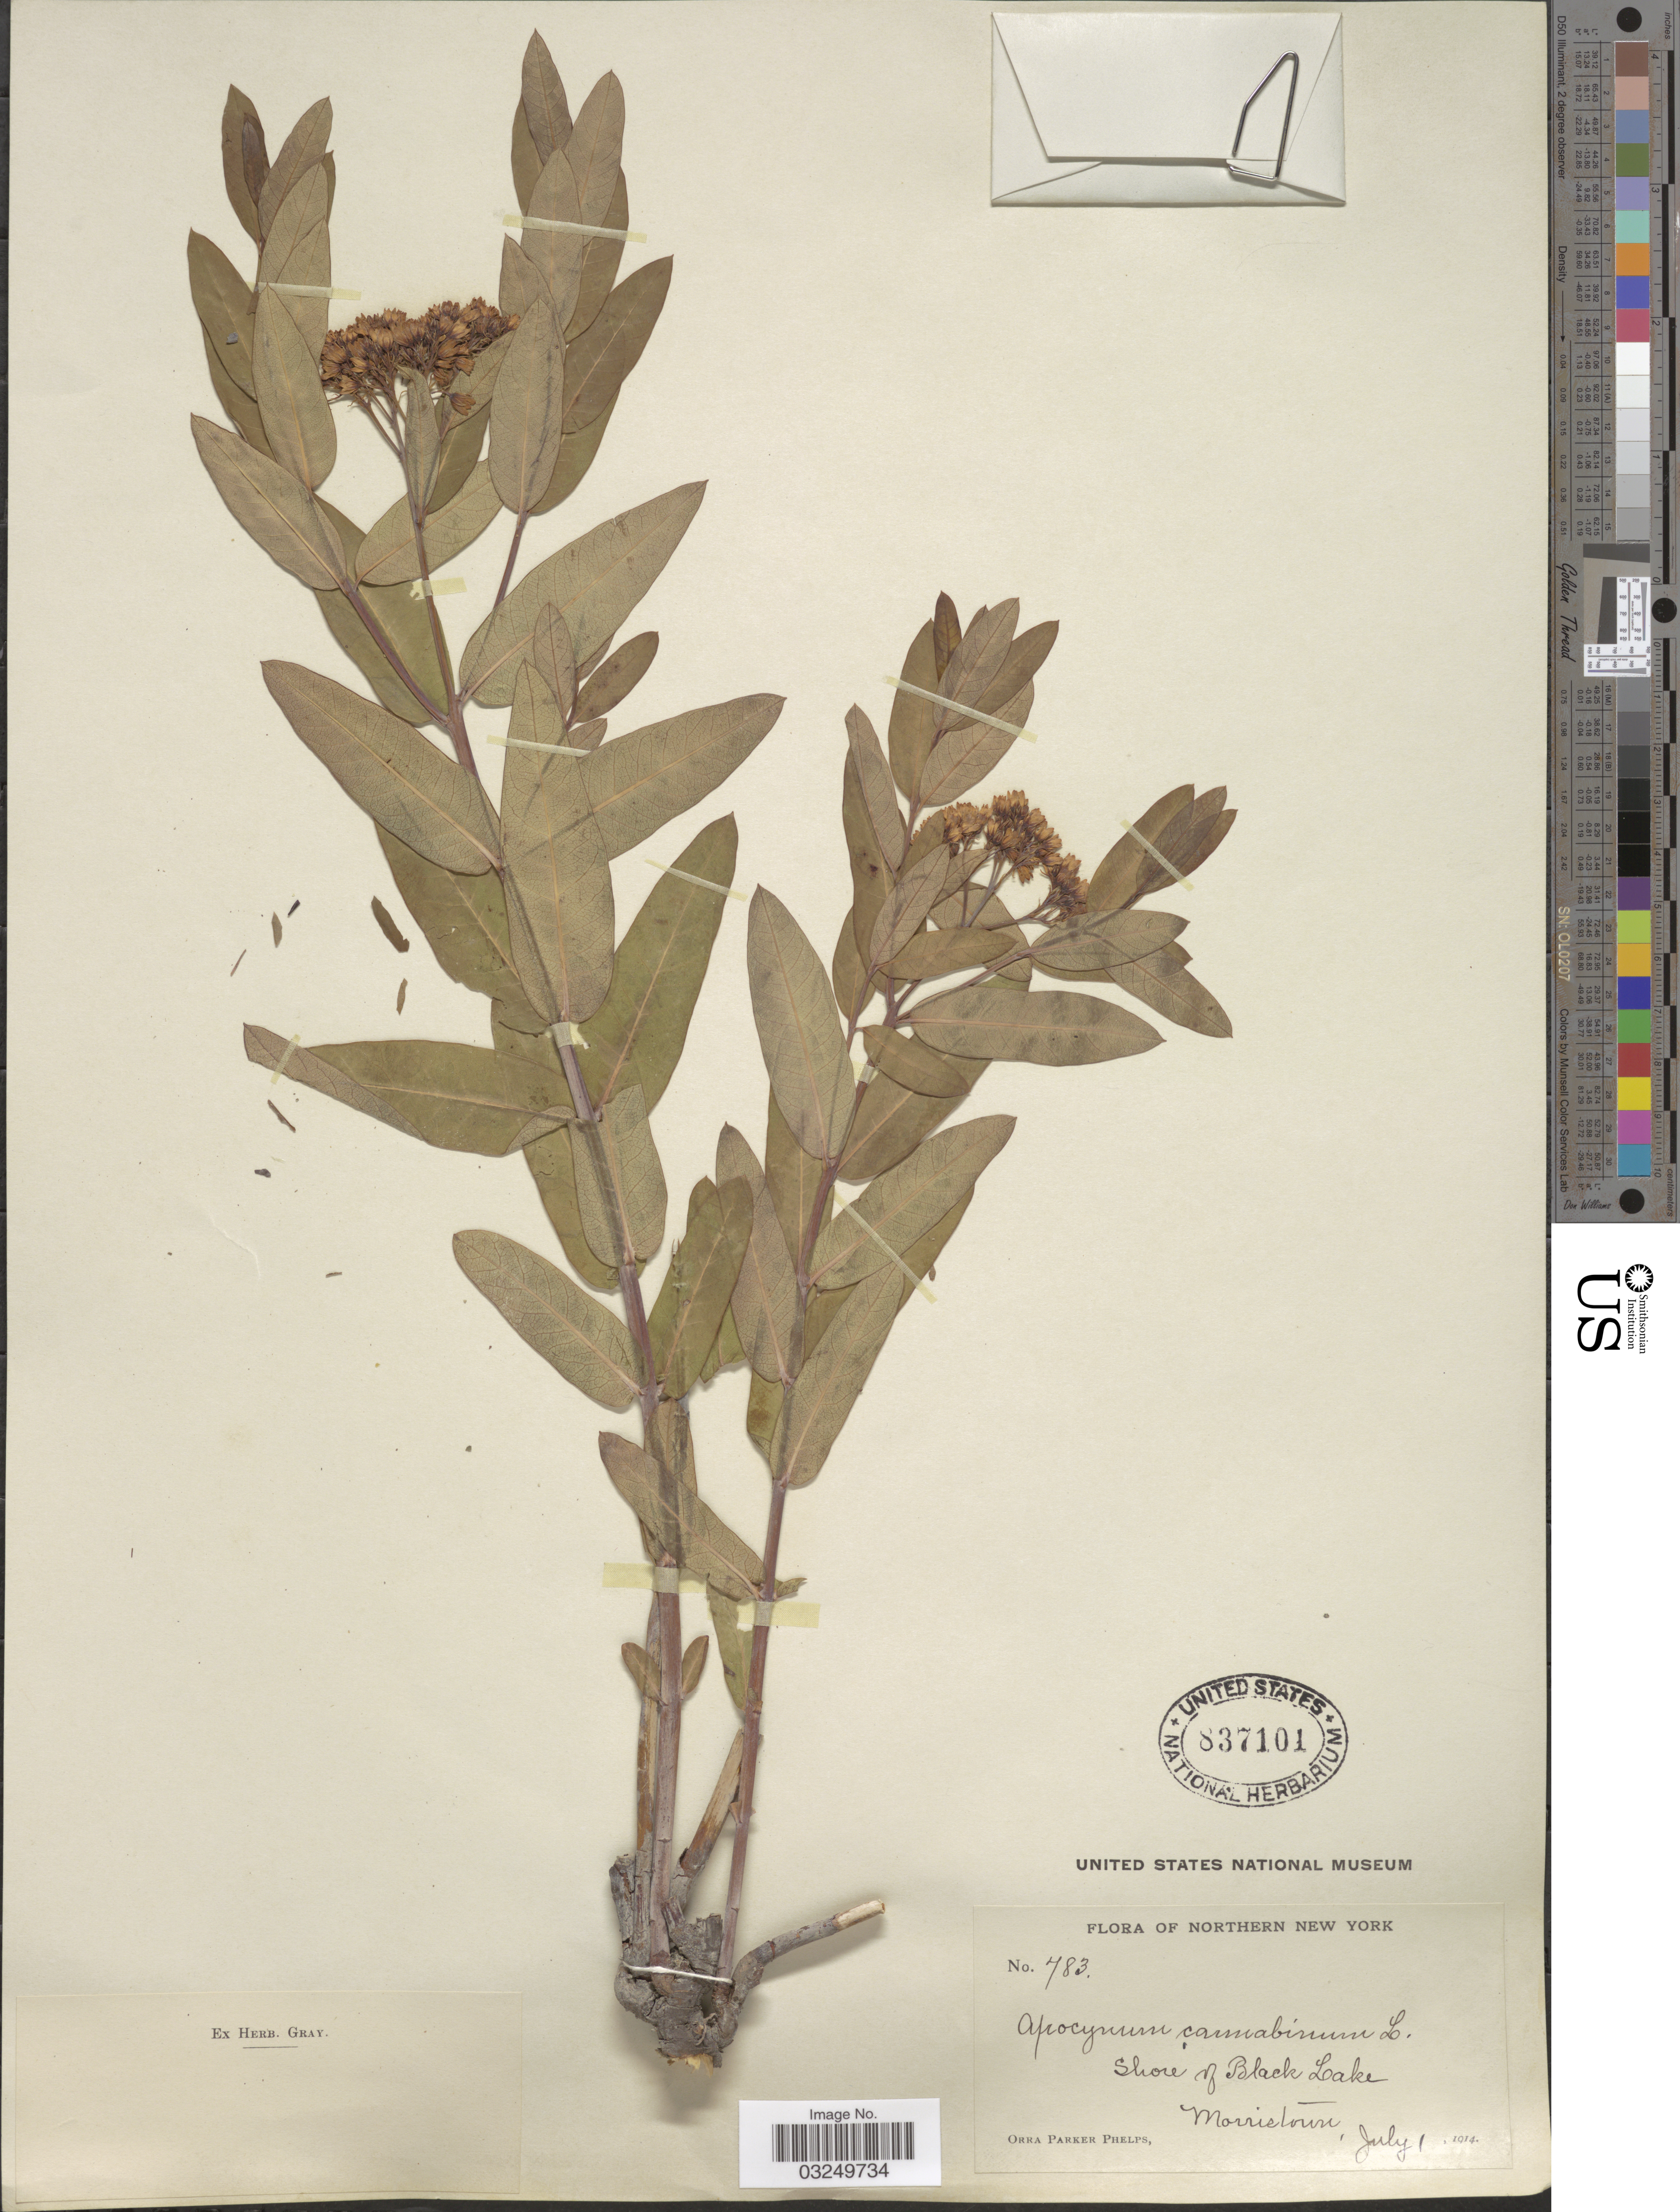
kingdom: Plantae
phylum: Tracheophyta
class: Magnoliopsida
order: Gentianales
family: Apocynaceae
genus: Apocynum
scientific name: Apocynum cannabinum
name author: L.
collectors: O. P. Phelps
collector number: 783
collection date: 1914-07-01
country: United States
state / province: New York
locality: Northern New York. Shore of Black Lake. Morristown.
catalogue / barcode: US 837101